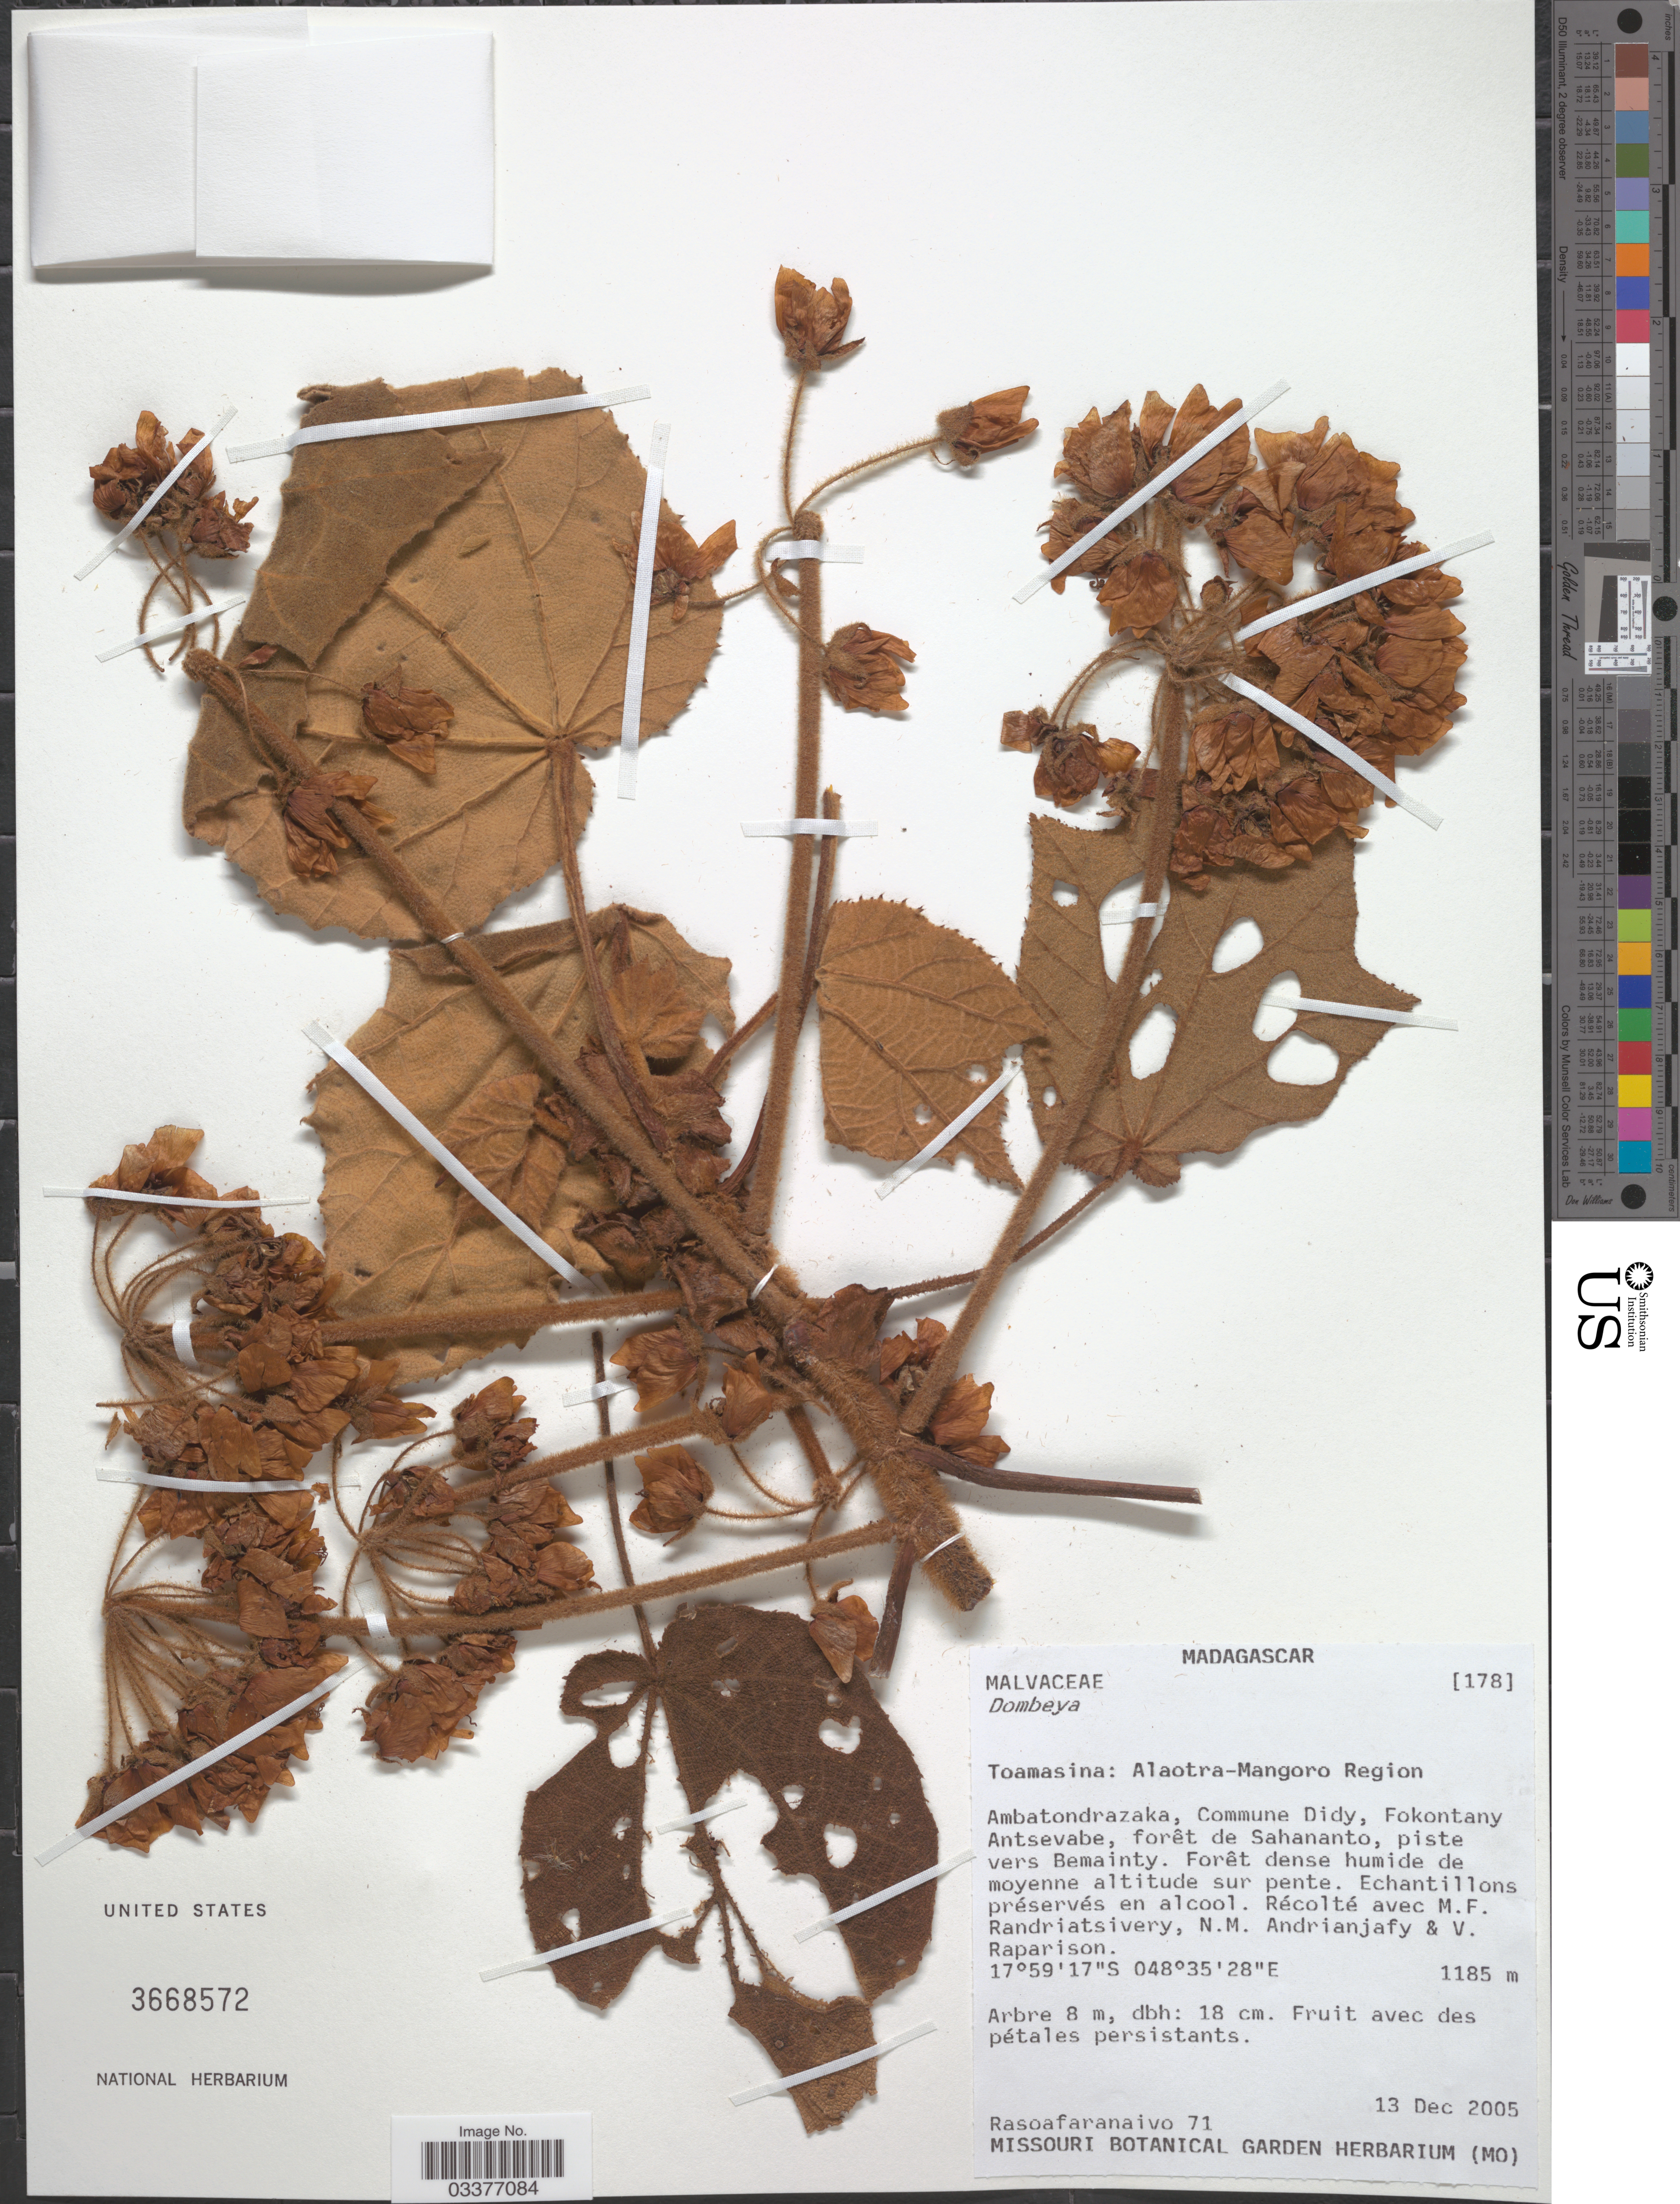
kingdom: Plantae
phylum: Tracheophyta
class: Magnoliopsida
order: Malvales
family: Malvaceae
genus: Dombeya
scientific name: Dombeya acerifolia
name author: (L.) Gaertn.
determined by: Jourdain-Fievet, L.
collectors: -. Rasoafaranaivo, M. F. Randriatsivery, N. M. Andrianjafy & V. Raparison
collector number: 71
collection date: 2005-12-13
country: Madagascar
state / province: Alaotra Mangoro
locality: Alaotra-Mangoro Region. Ambatondrazaka, Commune Didy, Fokontany Antsevabe, forêt de Sahananto, piste vers Bemainty.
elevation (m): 1185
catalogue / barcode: US 3668572